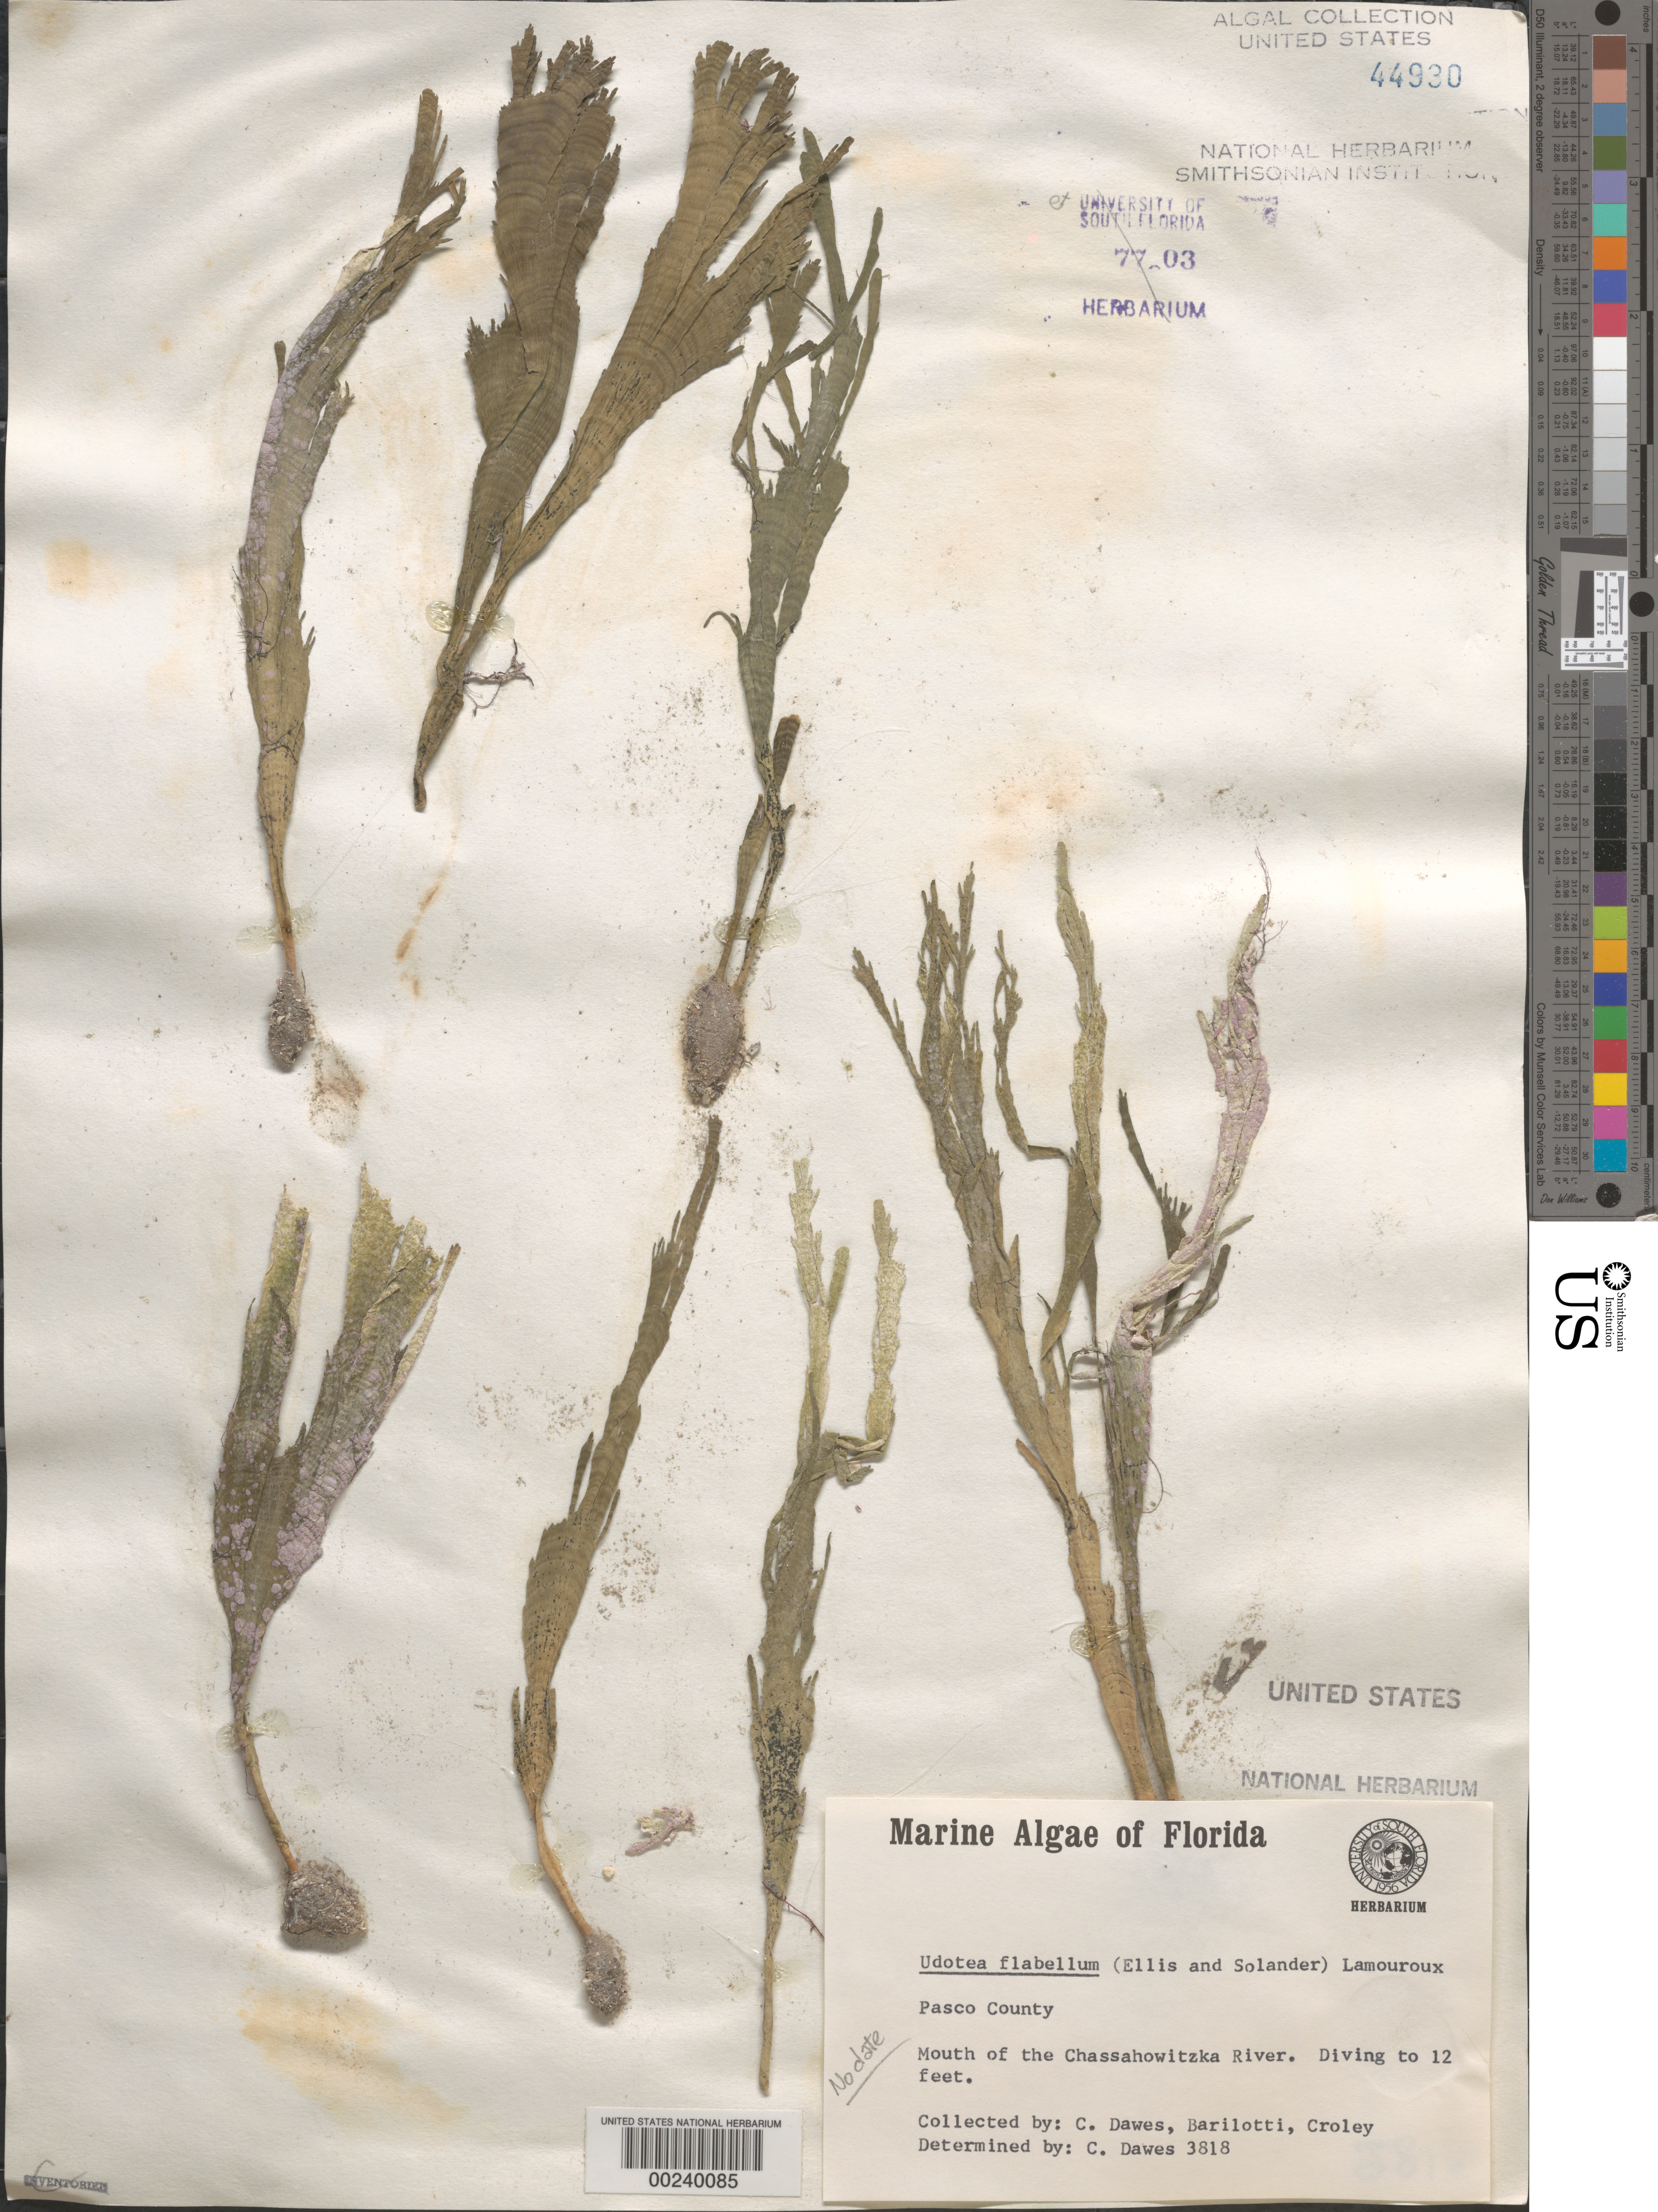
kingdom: Plantae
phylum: Chlorophyta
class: Ulvophyceae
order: Bryopsidales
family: Udoteaceae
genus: Udotea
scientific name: Udotea flabellum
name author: (J. Ellis & Sol.) M. Howe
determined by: Dawes, C. J.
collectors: C. Dawes, D. C. Barilotti & F. C. Croley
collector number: Cjd 3818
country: United States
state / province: Florida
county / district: Pasco County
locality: Chassahowitzka River mouth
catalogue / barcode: US 44930